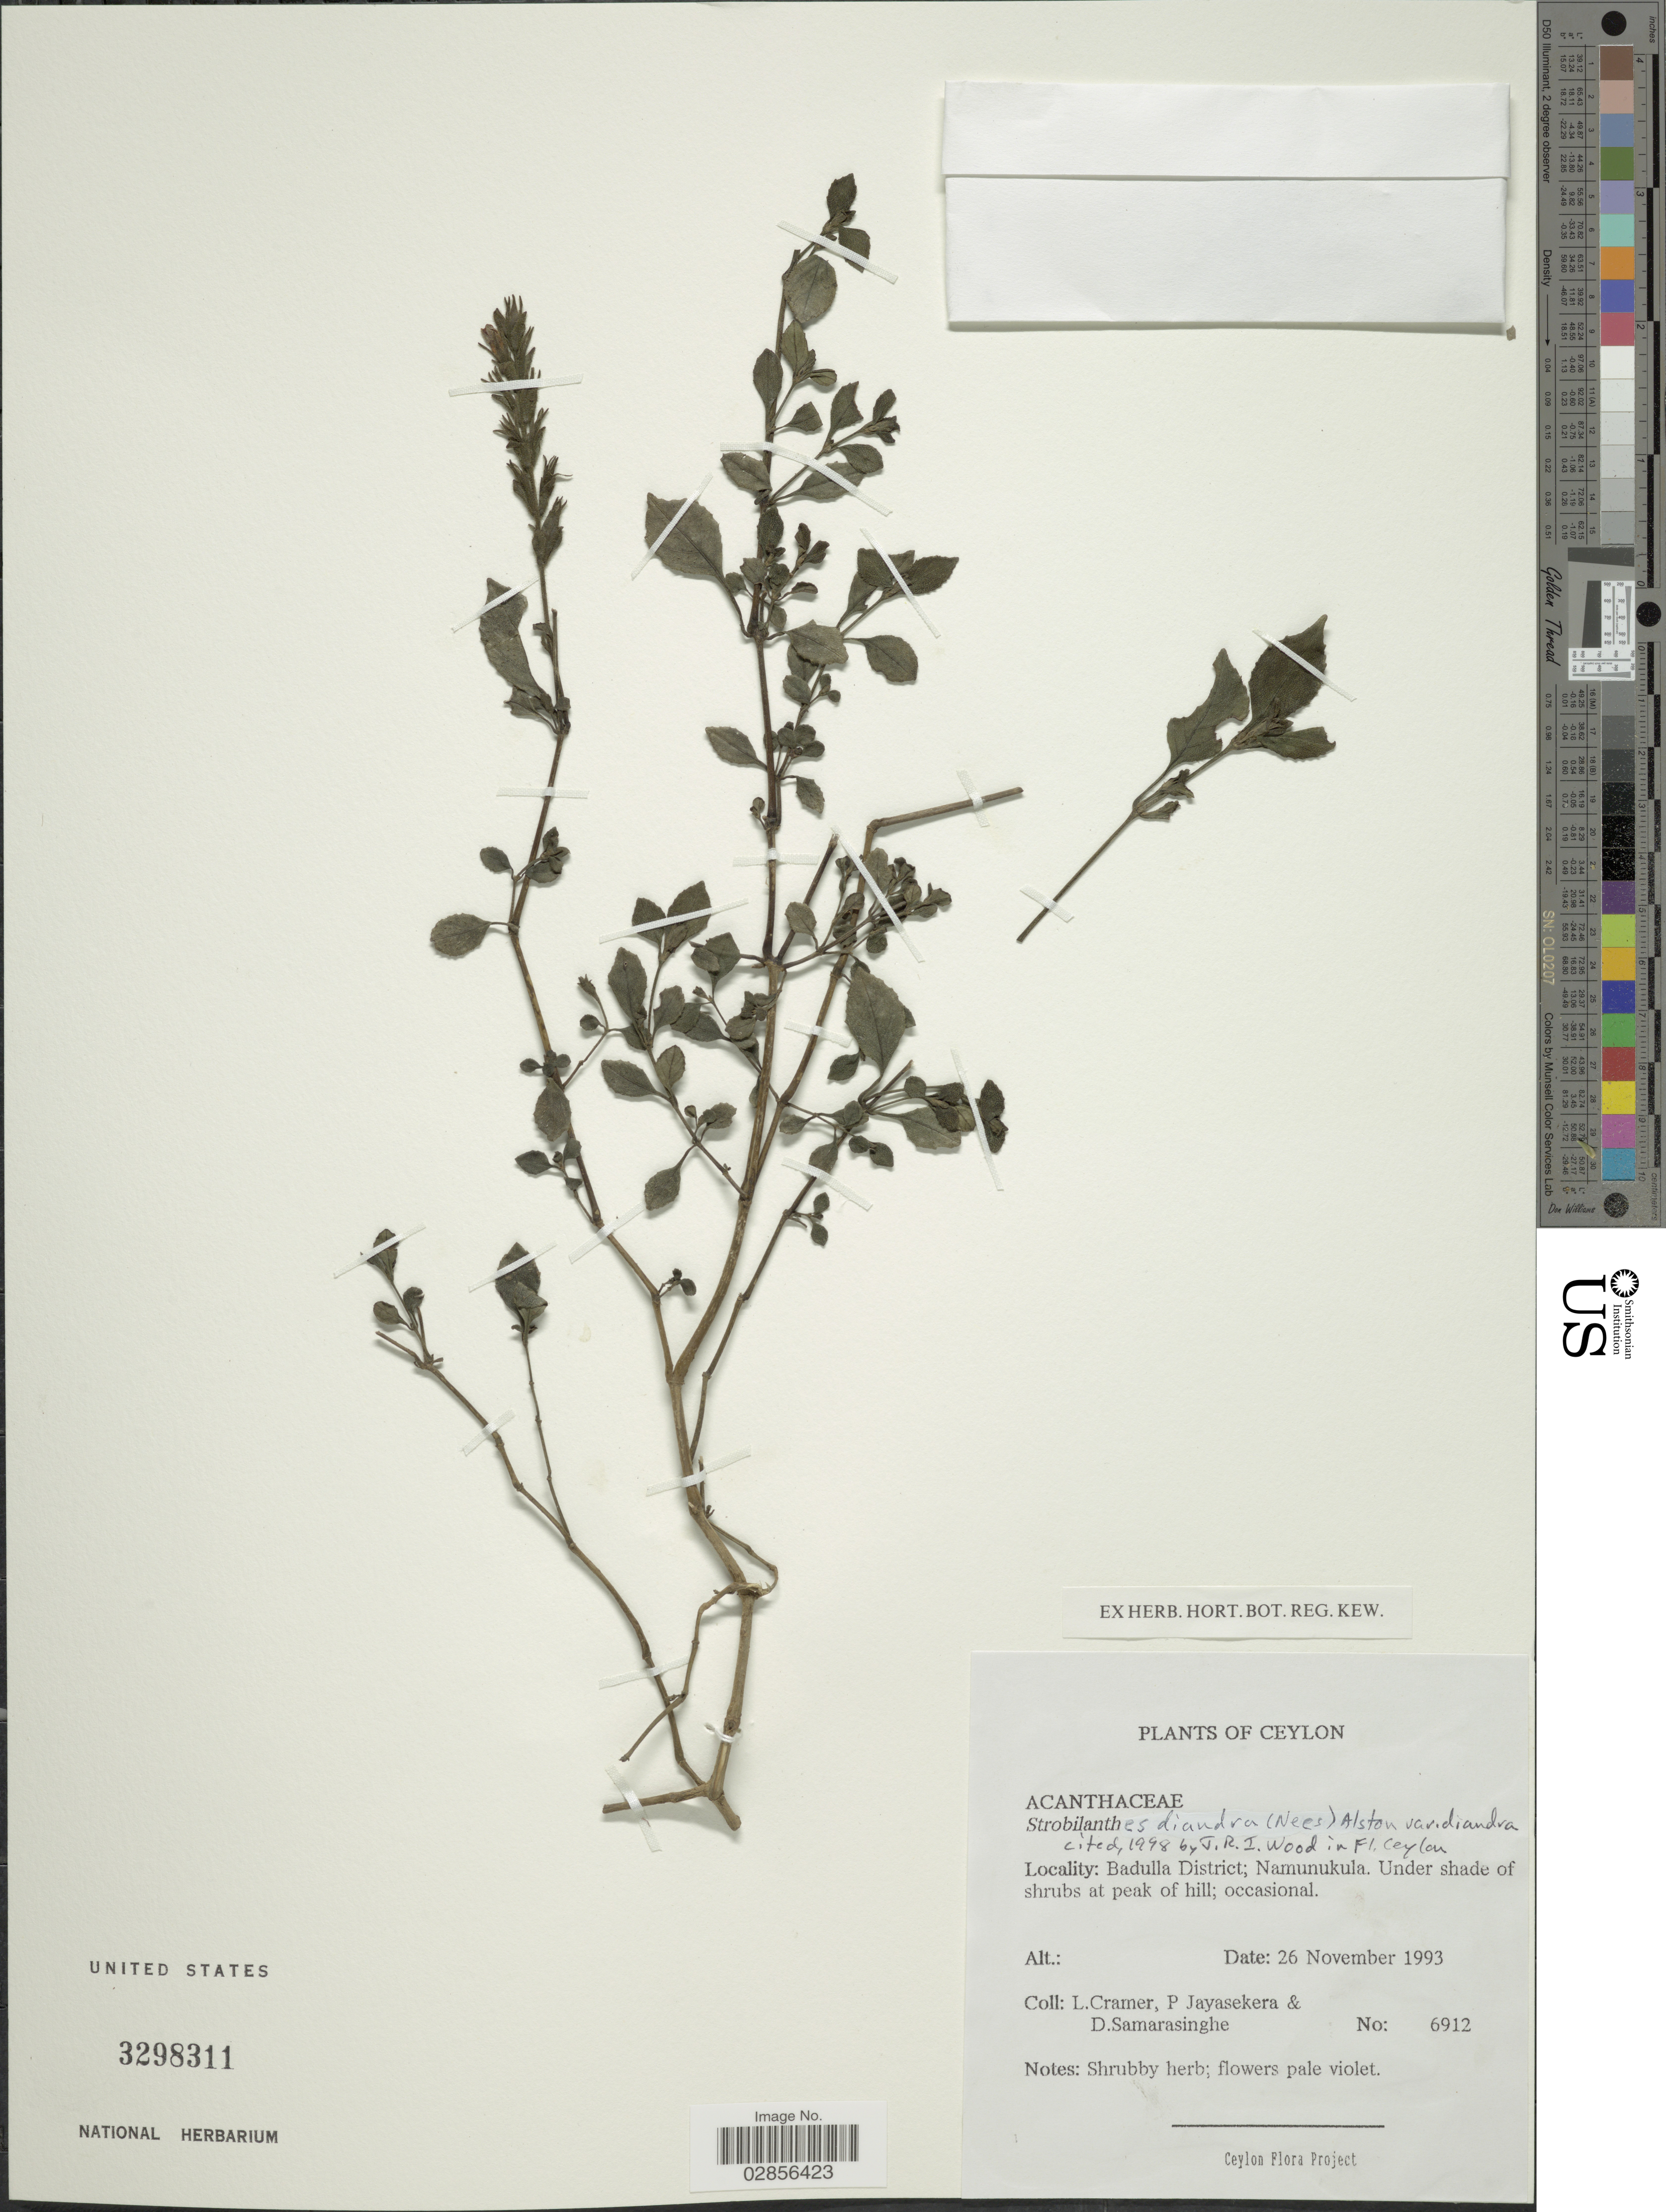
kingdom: Plantae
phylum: Tracheophyta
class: Magnoliopsida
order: Lamiales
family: Acanthaceae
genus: Strobilanthes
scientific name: Strobilanthes diandra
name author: (Nees) Alston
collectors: L. H. Cramer, P. Jayasekera & D. Samarasinghe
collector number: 6912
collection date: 1993-11-26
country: Sri Lanka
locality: Ceylon. Badulla District; Namunukula.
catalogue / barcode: US 3298311